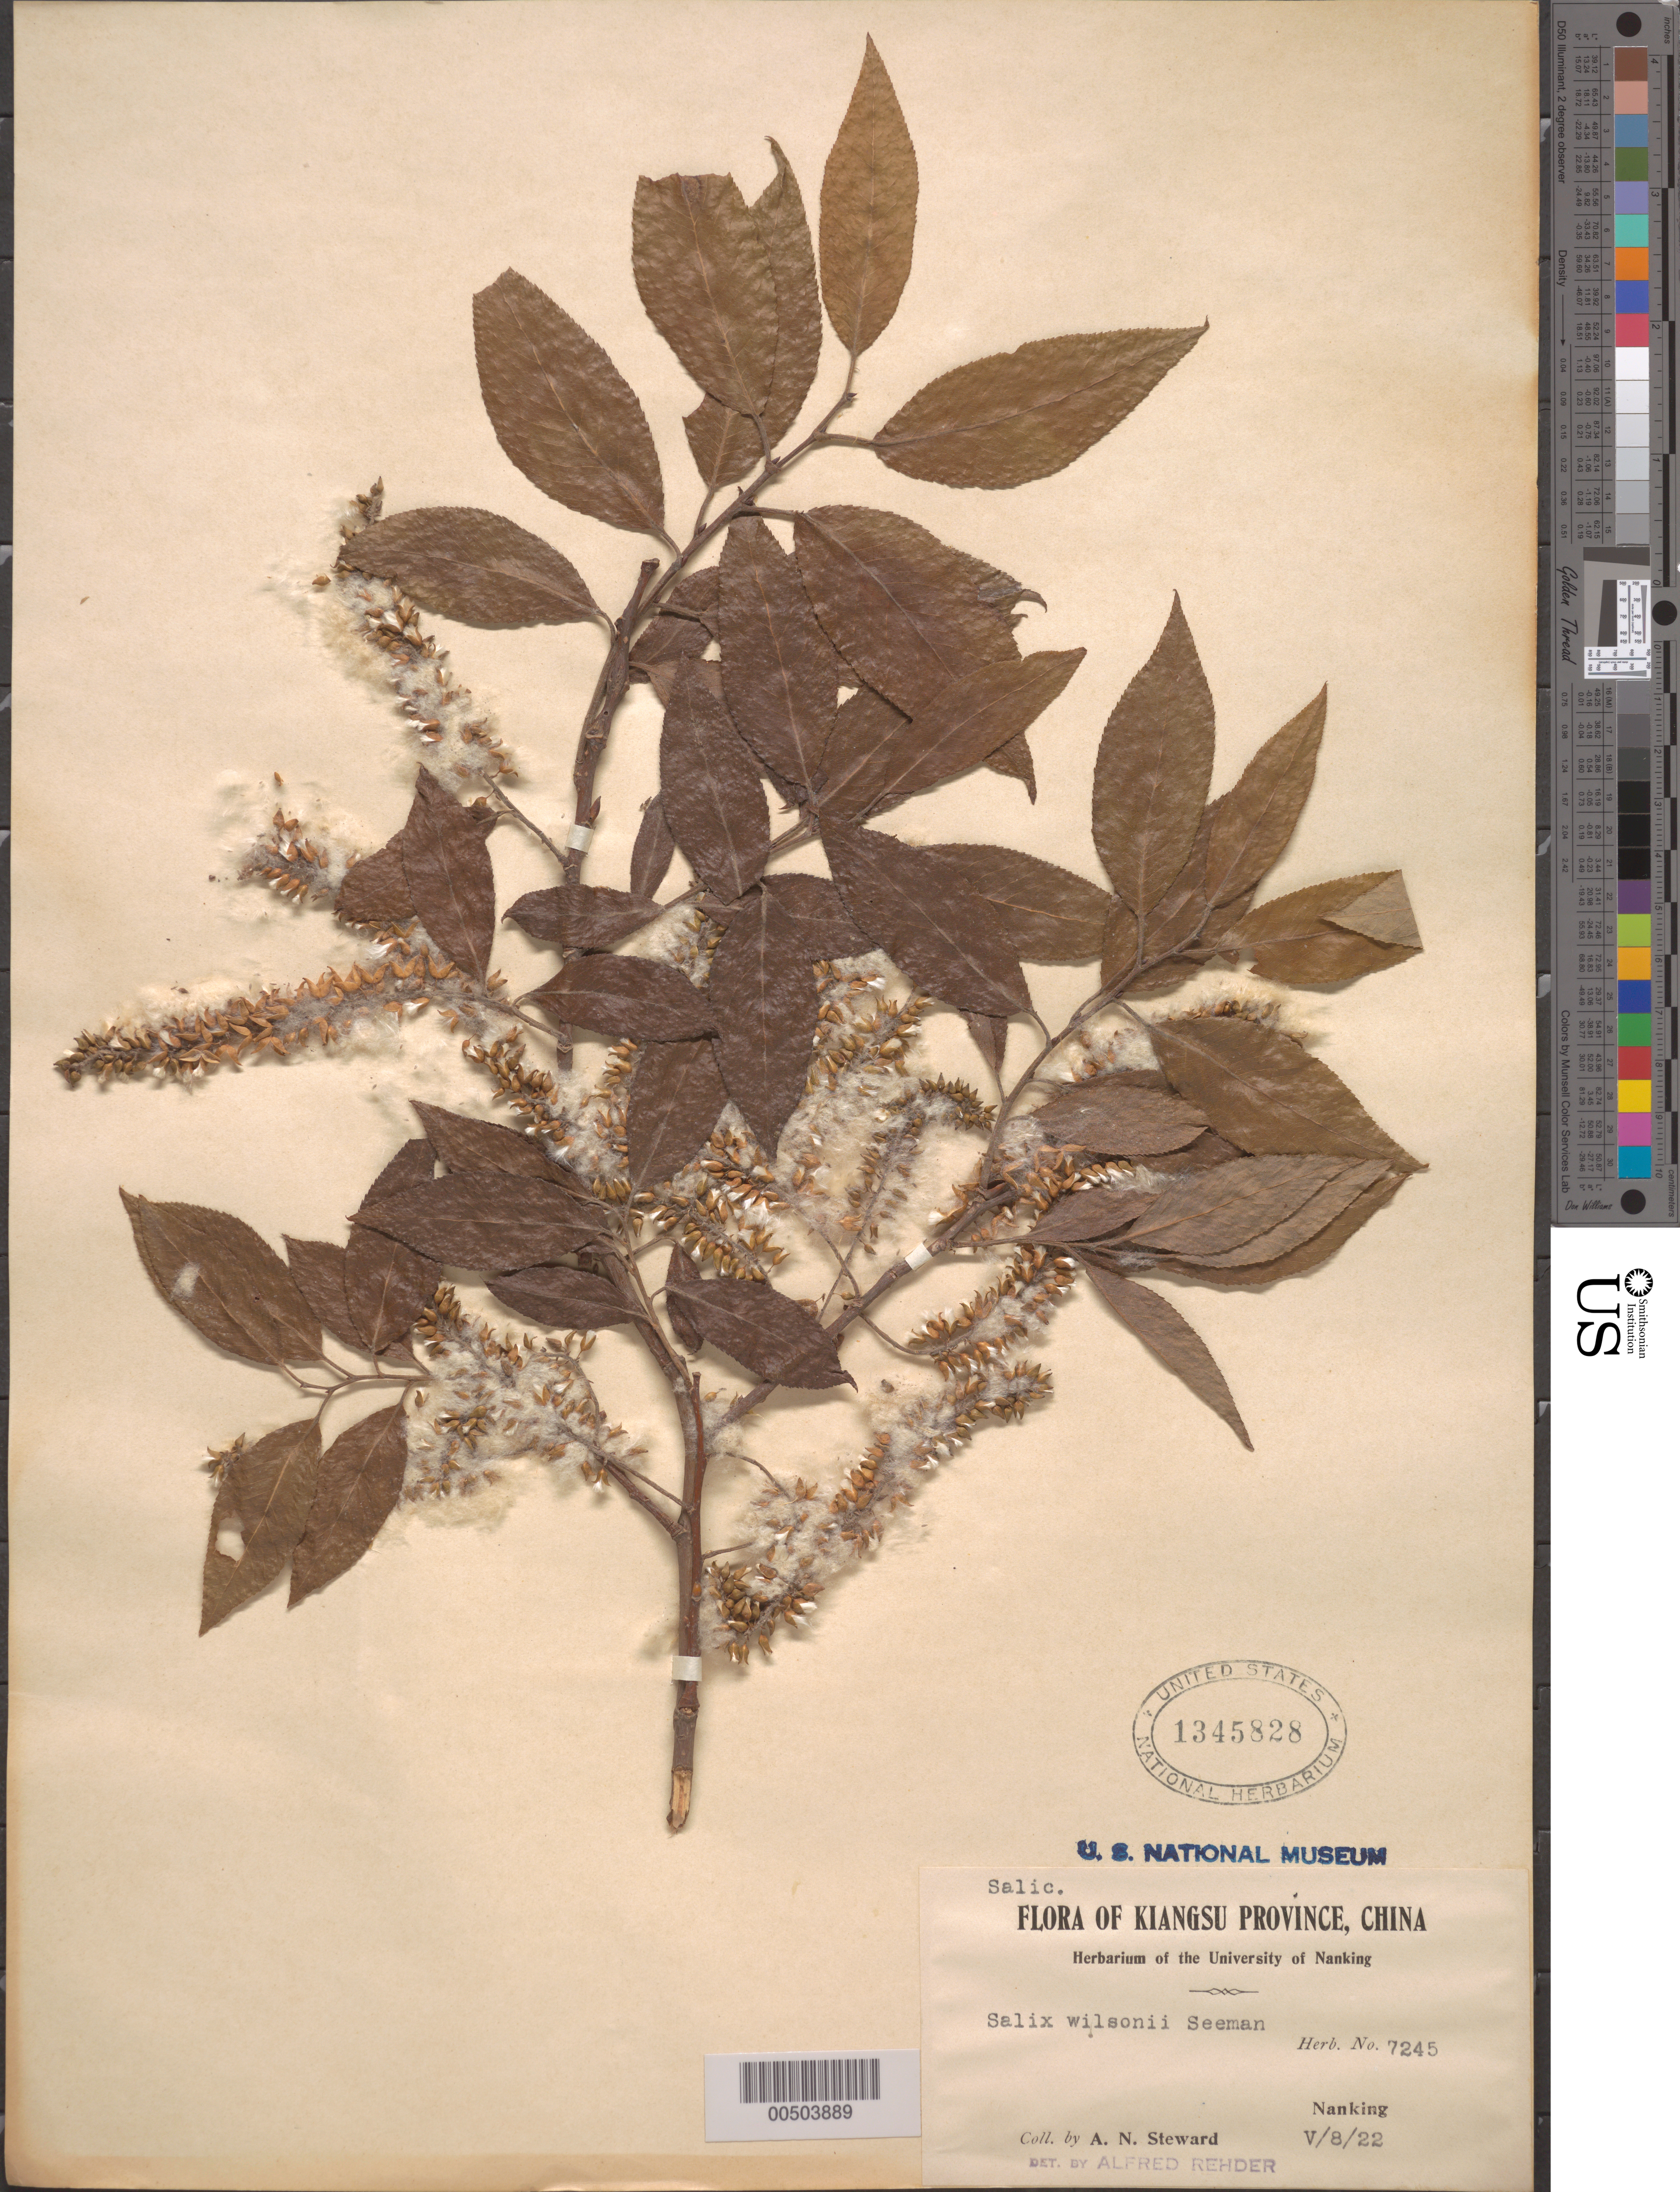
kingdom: Plantae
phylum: Tracheophyta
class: Magnoliopsida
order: Malpighiales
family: Salicaceae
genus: Salix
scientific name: Salix wilsonii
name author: Seemen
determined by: Rehder, Alfred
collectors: A. N. Steward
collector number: Herb. No. 7245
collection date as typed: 08 May 1922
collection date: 1922-05-08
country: China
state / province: Jiangsu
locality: Nanking (Nanjing)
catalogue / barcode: US 1345828